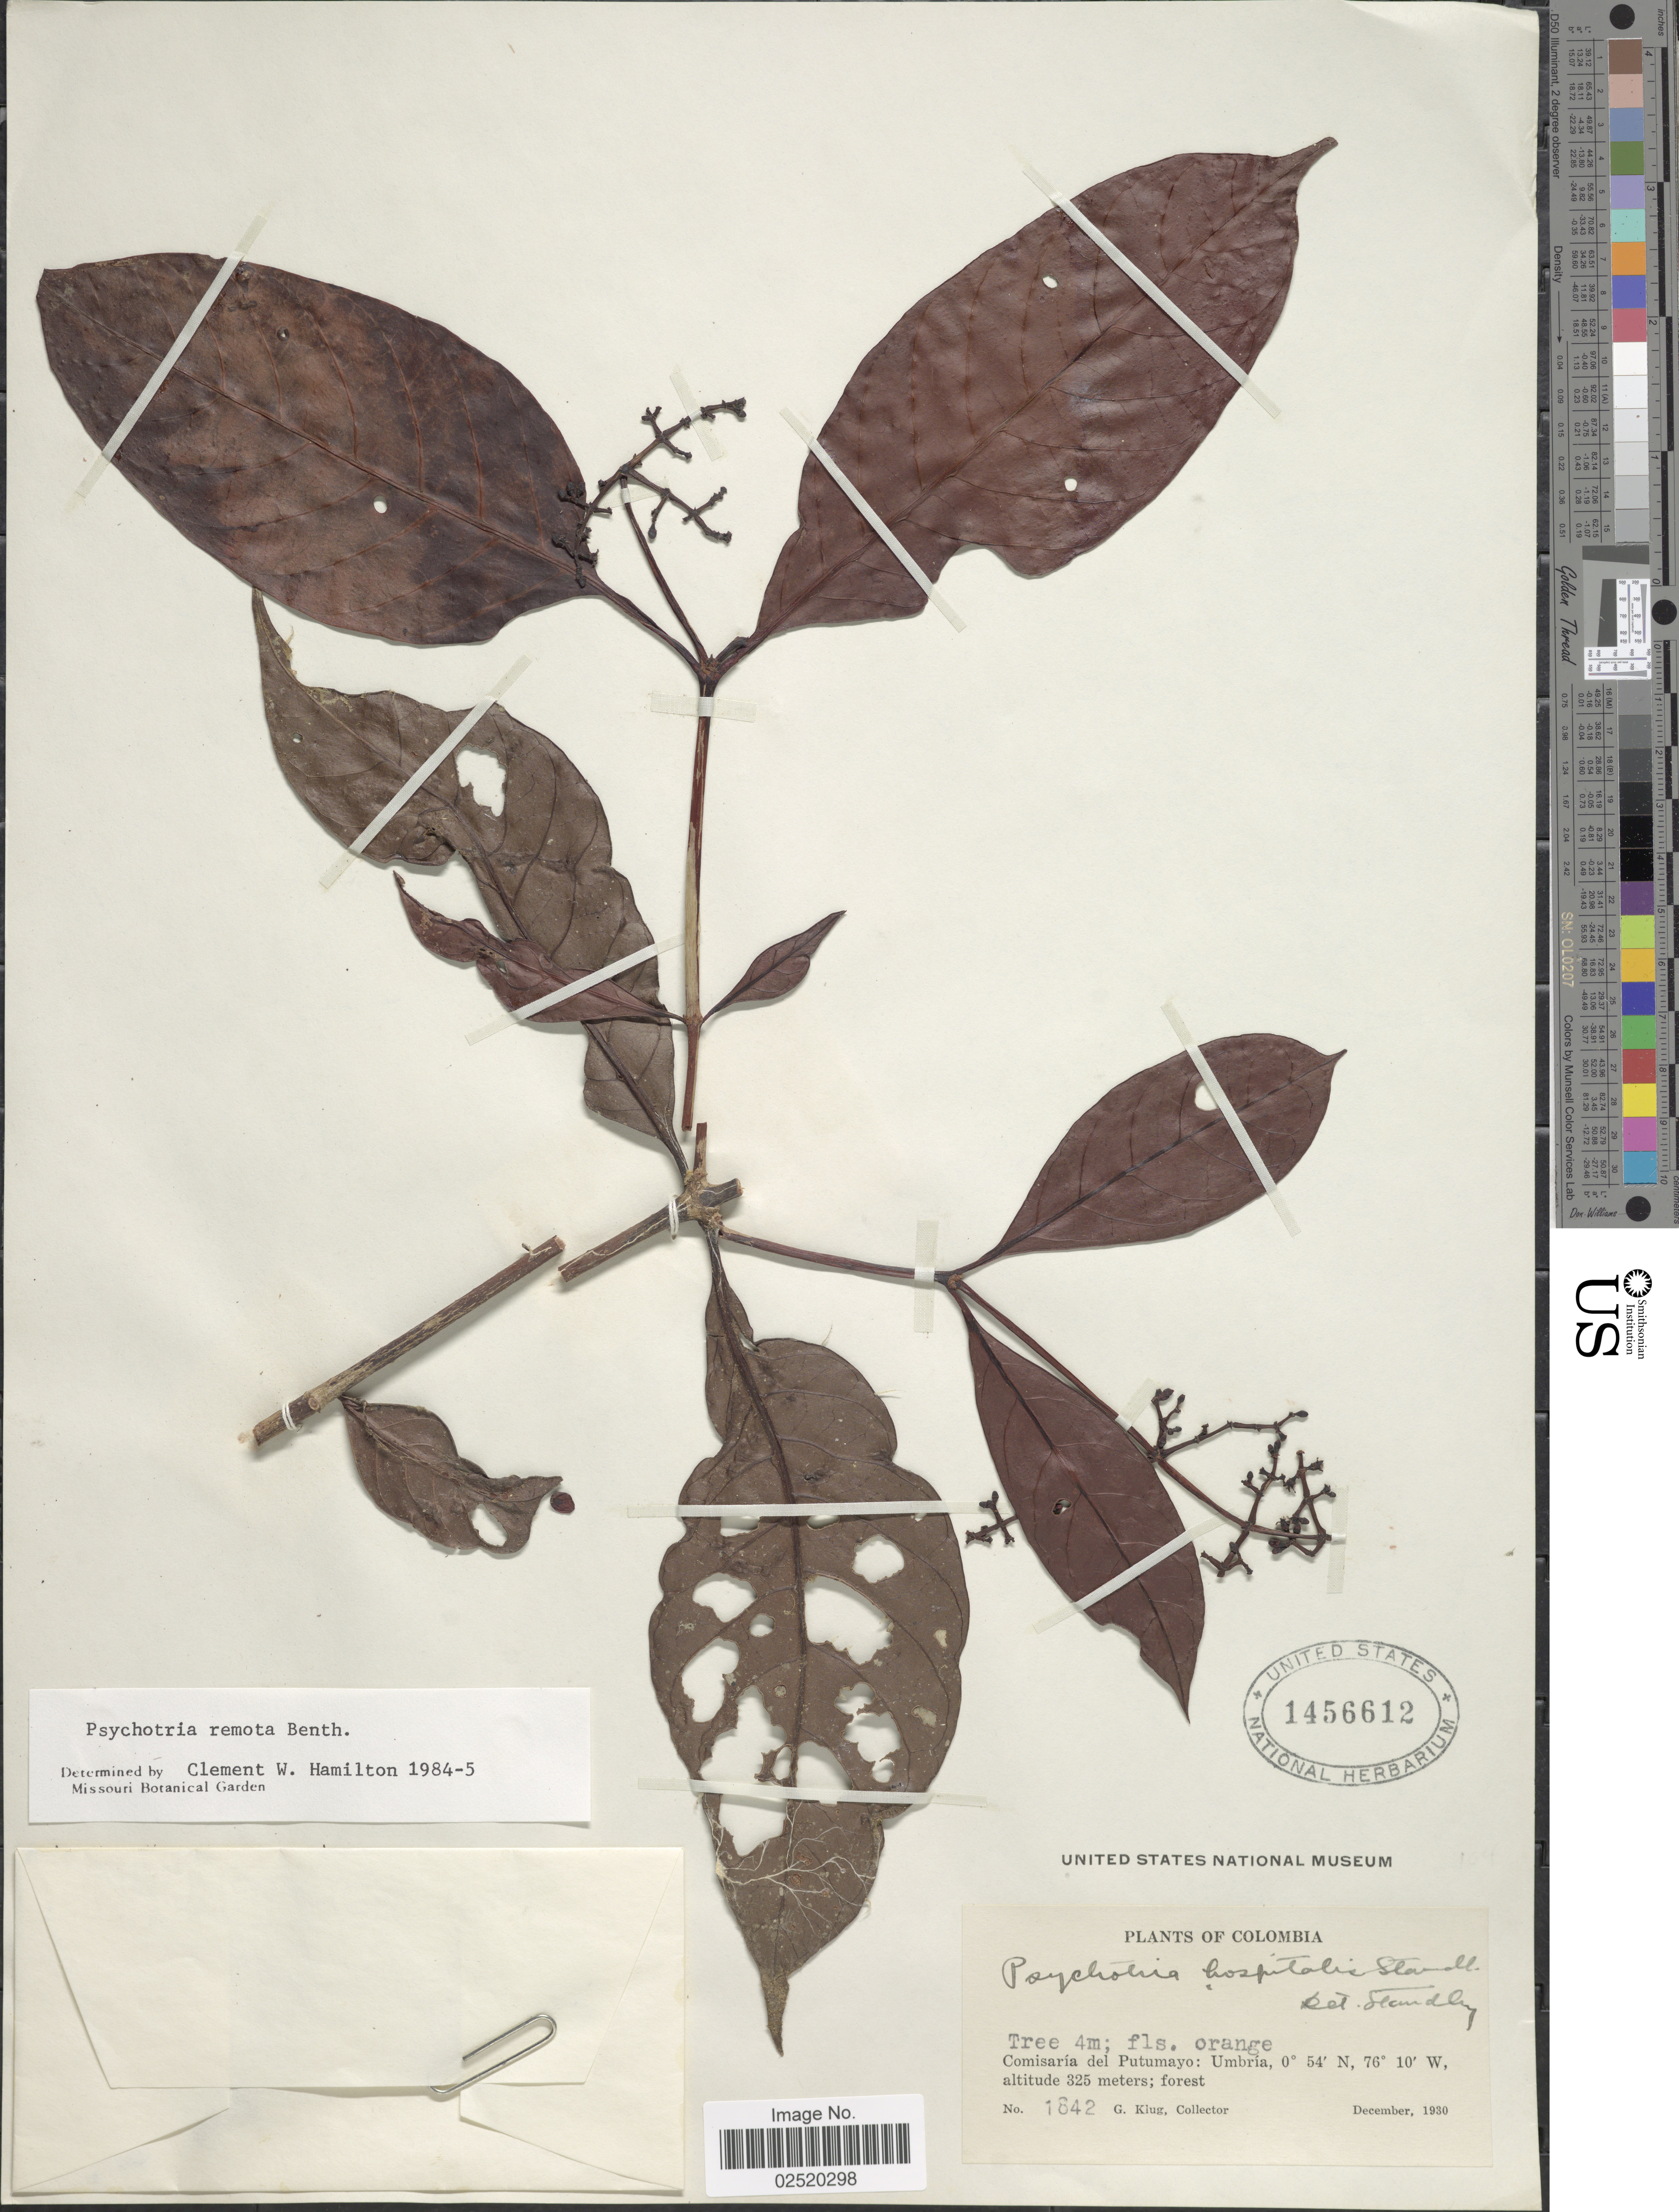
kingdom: Plantae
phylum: Tracheophyta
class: Magnoliopsida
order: Gentianales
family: Rubiaceae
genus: Psychotria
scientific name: Psychotria remota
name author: Benth.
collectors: G. Klug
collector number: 1842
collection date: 1930-12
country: Colombia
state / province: Putumayo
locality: Comisaria del Putumayo: Umbria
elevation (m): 325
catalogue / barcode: US 1456612